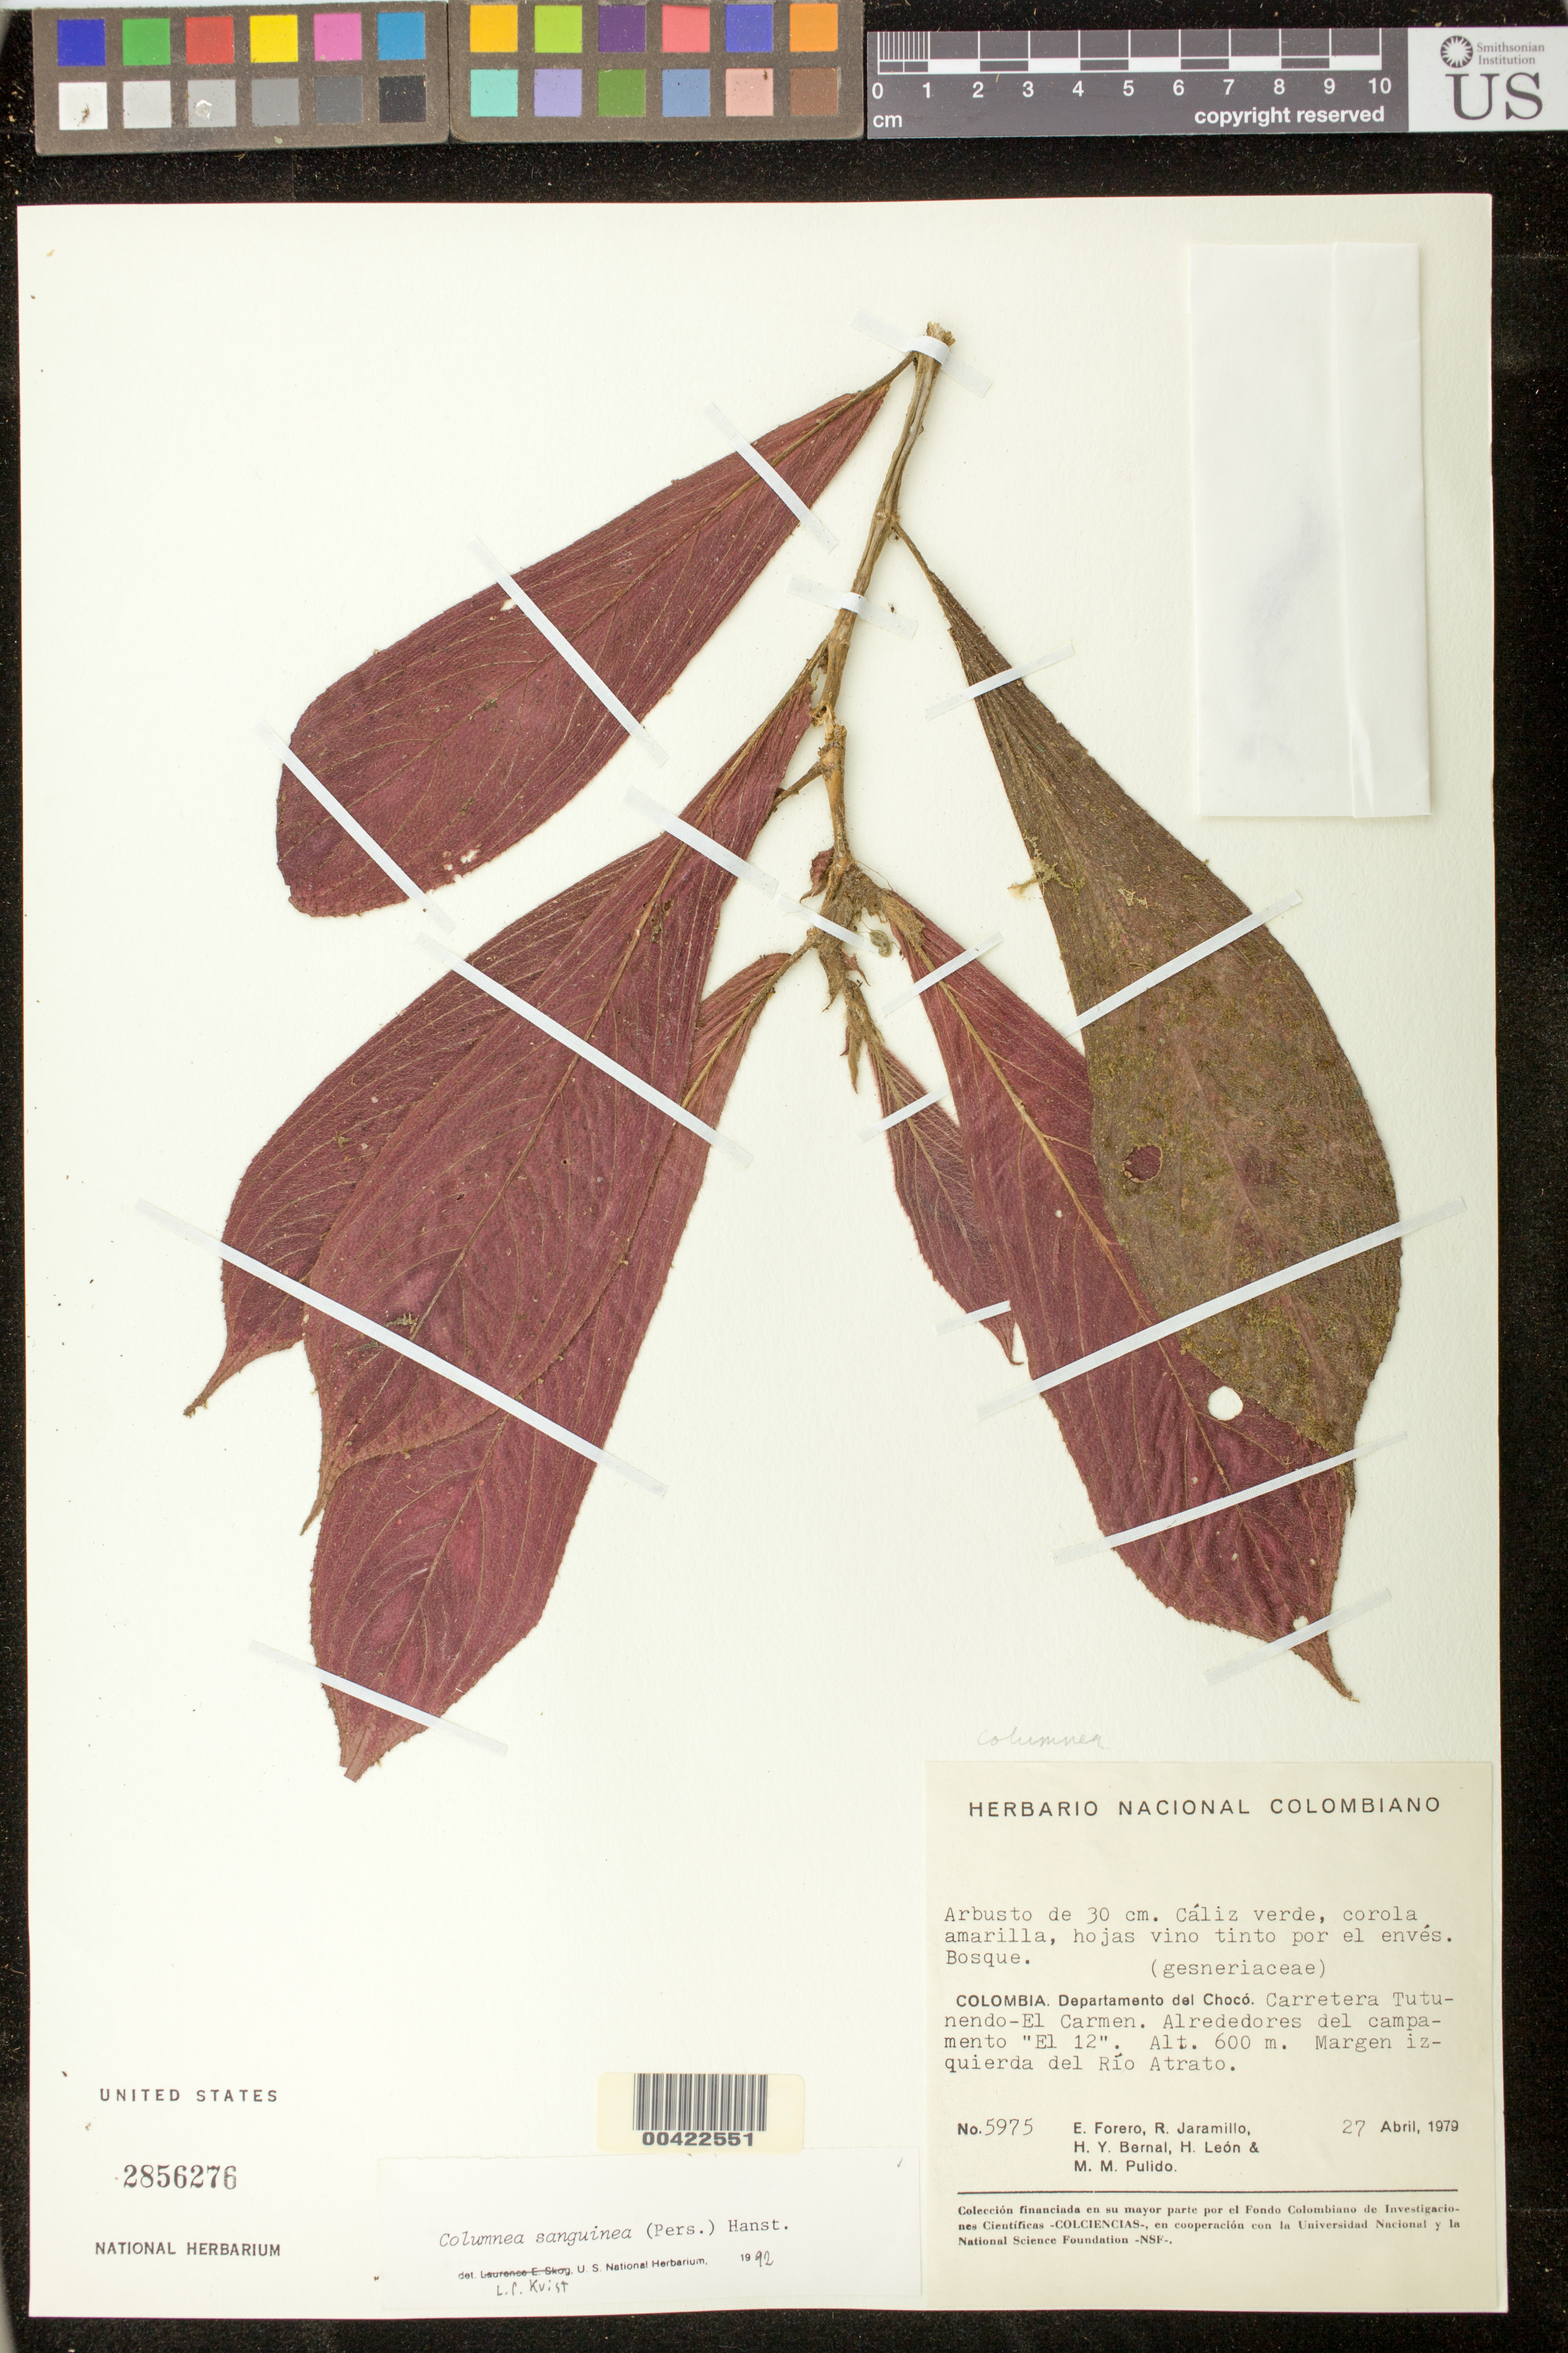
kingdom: Plantae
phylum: Tracheophyta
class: Magnoliopsida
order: Lamiales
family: Gesneriaceae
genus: Columnea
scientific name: Columnea fernandezii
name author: M. Amaya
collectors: E. Forero, R. Jaramillo M., H. Y. Bernal, H. Leon & M. Pulido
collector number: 5975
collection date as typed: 27 Apr 1979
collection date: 1979-04-27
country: Colombia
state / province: Chocó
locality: Carretera Tutunendo-El Carmen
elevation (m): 183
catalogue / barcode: US 2856276